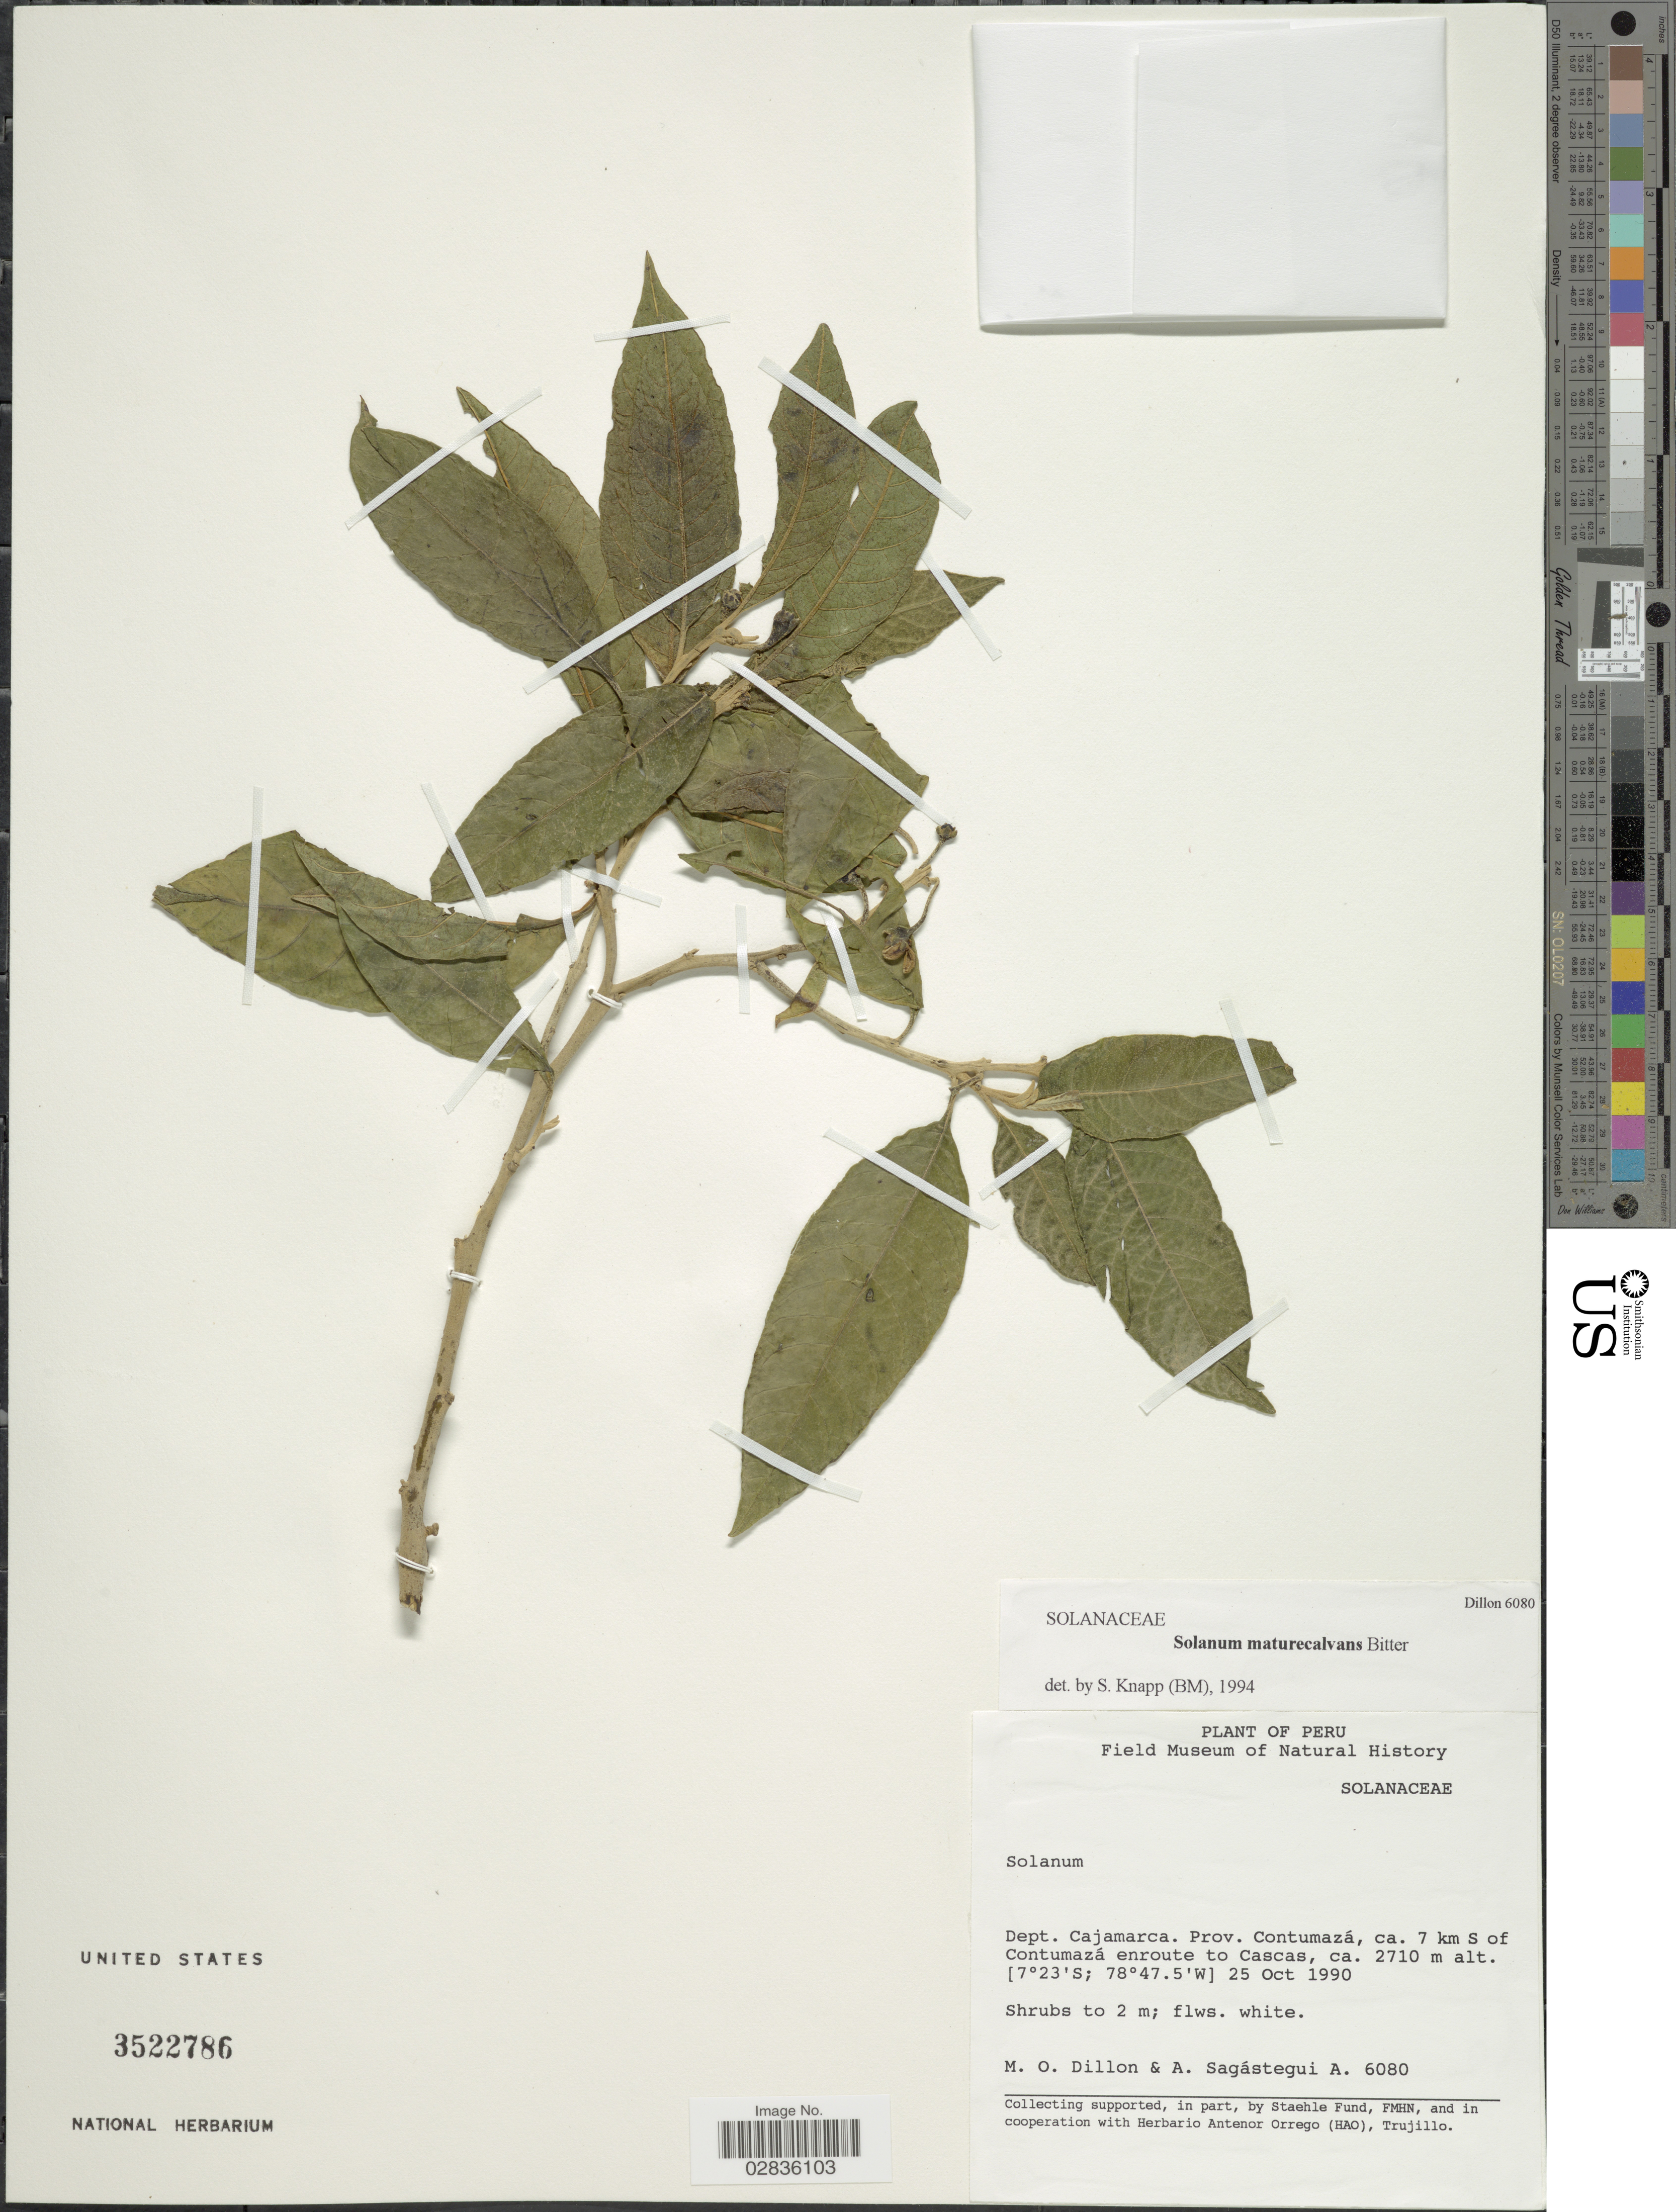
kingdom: Plantae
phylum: Tracheophyta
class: Magnoliopsida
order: Solanales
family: Solanaceae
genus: Solanum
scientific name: Solanum maturecalvans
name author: Bitter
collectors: M. O. Dillon & A. Sagástegui A.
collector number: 6080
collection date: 1990-10-25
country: Peru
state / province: Cajamarca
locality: Dept. Cajamarca. Prov. Contumazá, ca. 7 km S of Contumazá enroute to Cascas.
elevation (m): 2710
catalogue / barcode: US 3522786